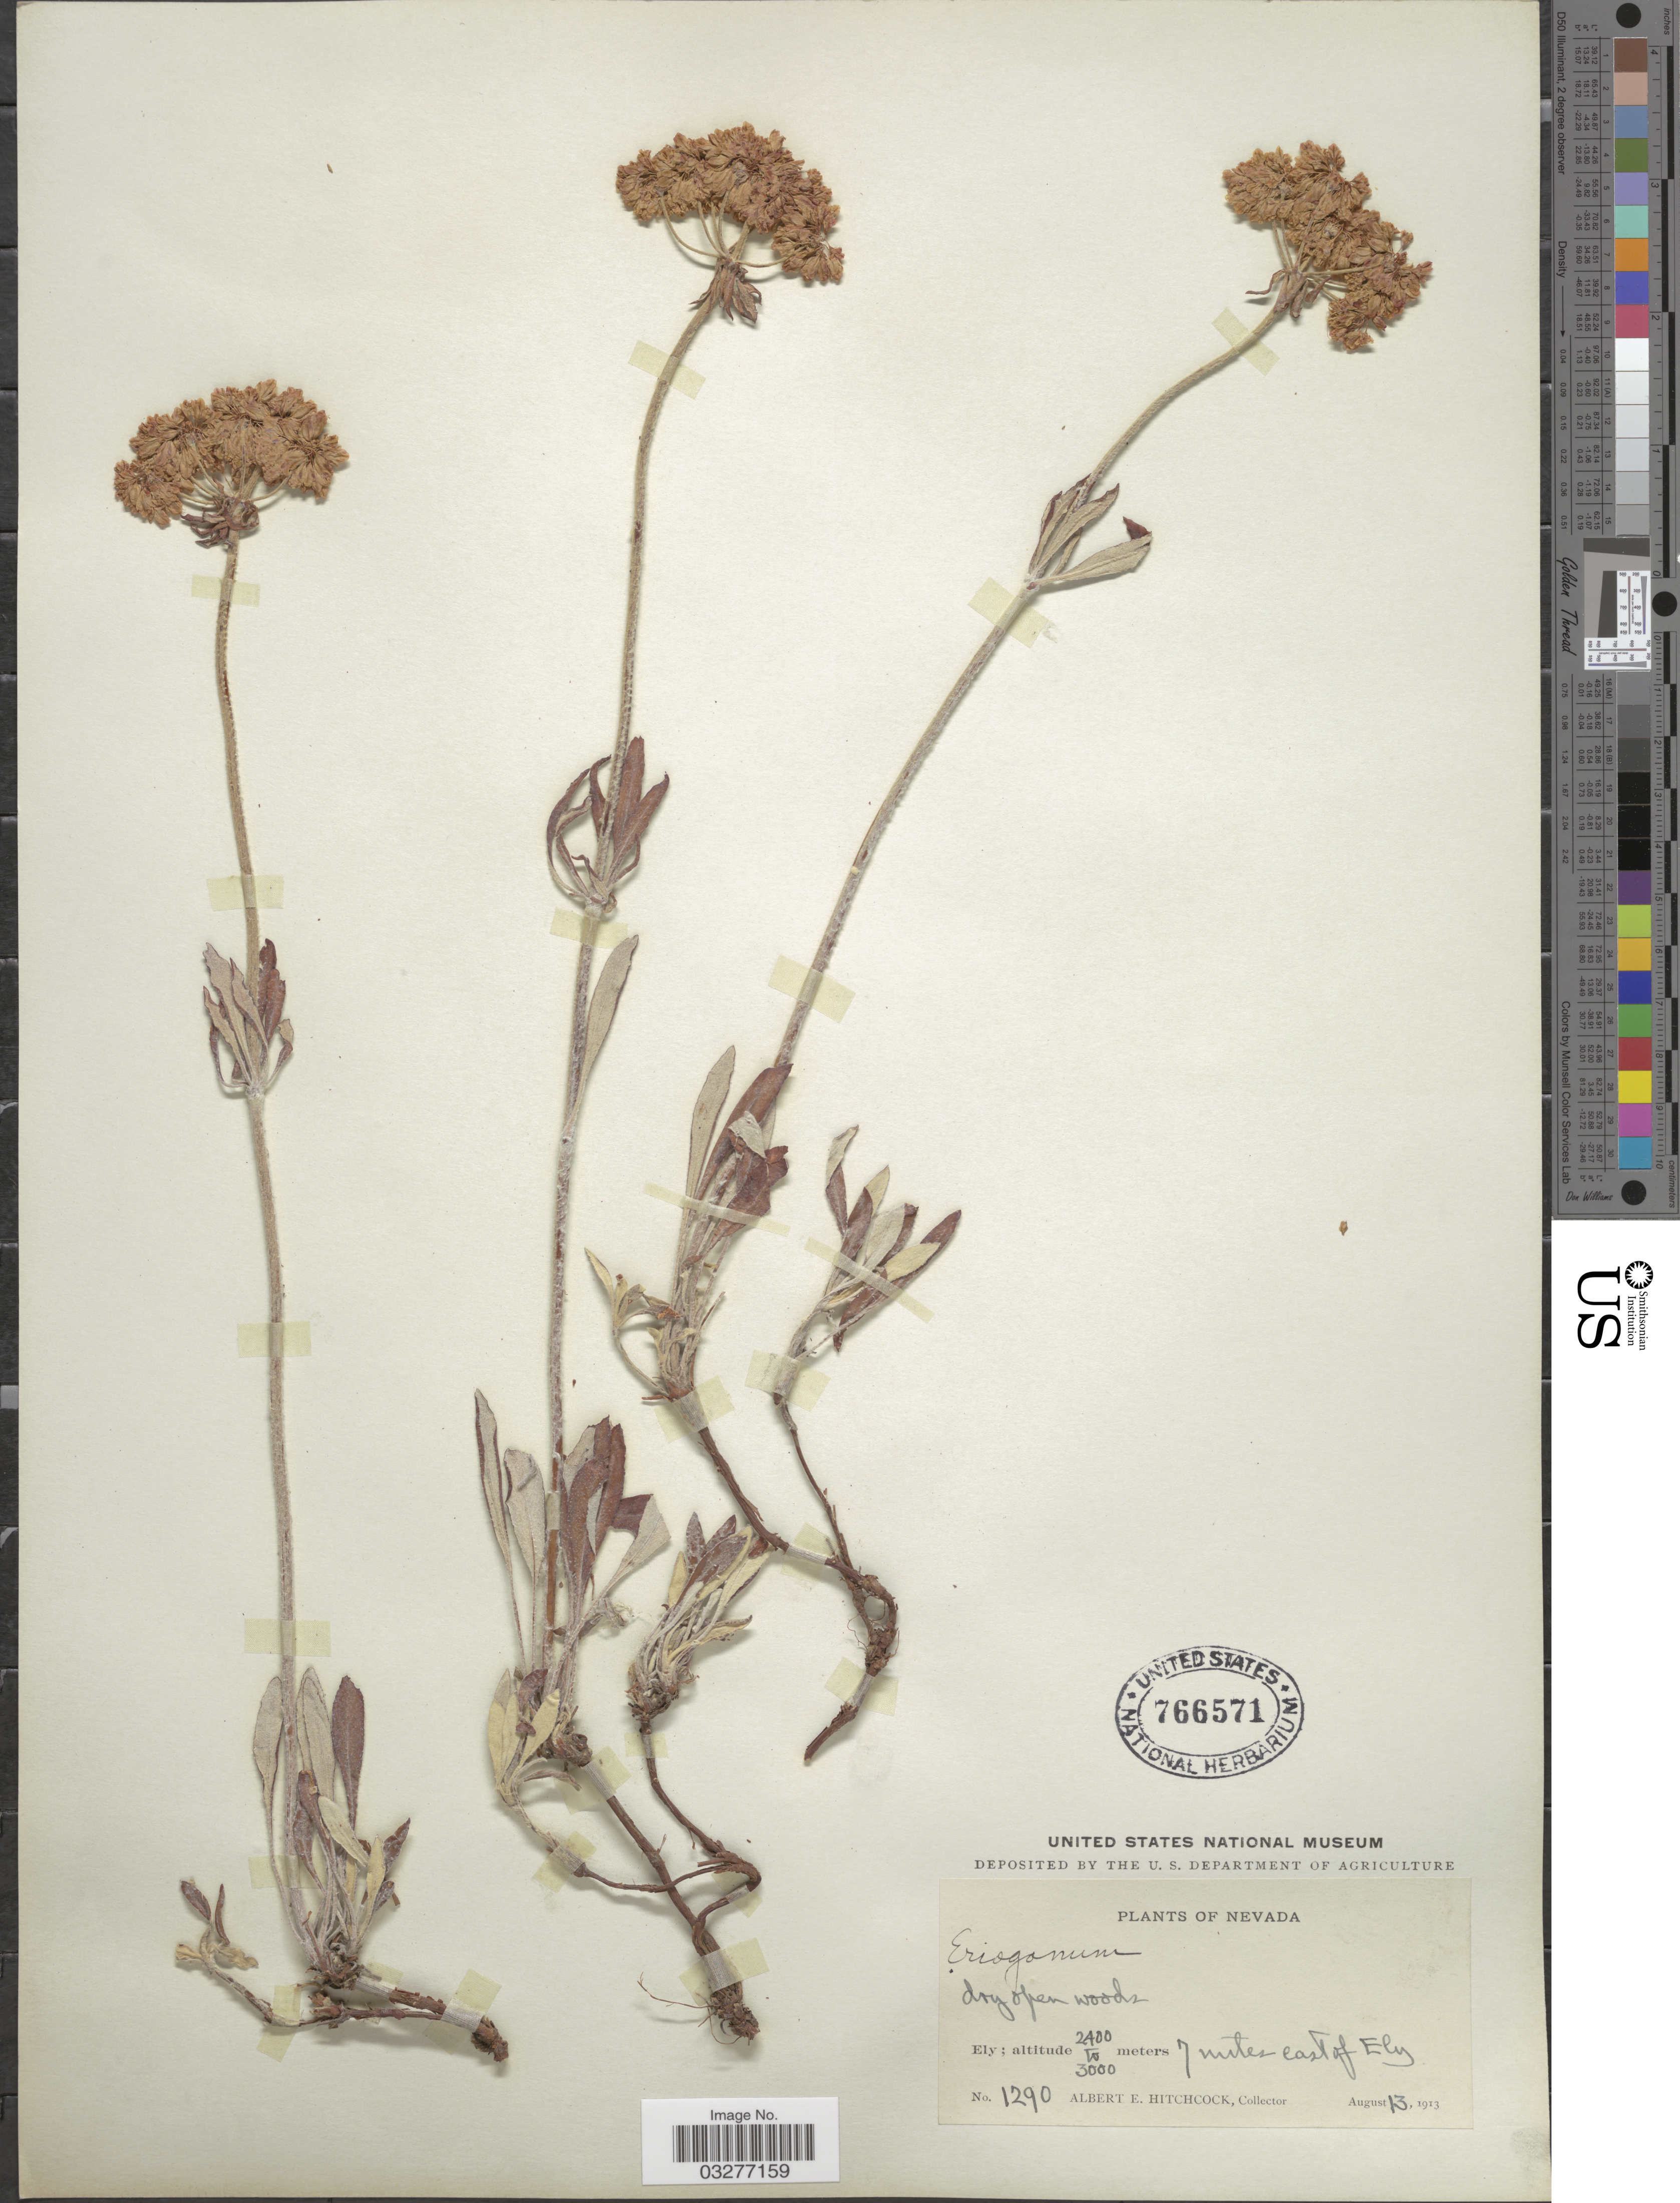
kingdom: Plantae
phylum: Tracheophyta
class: Magnoliopsida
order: Caryophyllales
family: Polygonaceae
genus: Eriogonum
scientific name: Eriogonum heracleoides var. heracleoides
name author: Nutt.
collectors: A. Hitchcock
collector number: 1290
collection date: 1913-08-13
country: United States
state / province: Nevada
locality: Ely, 7 miles east of Ely.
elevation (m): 2400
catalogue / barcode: US 766571